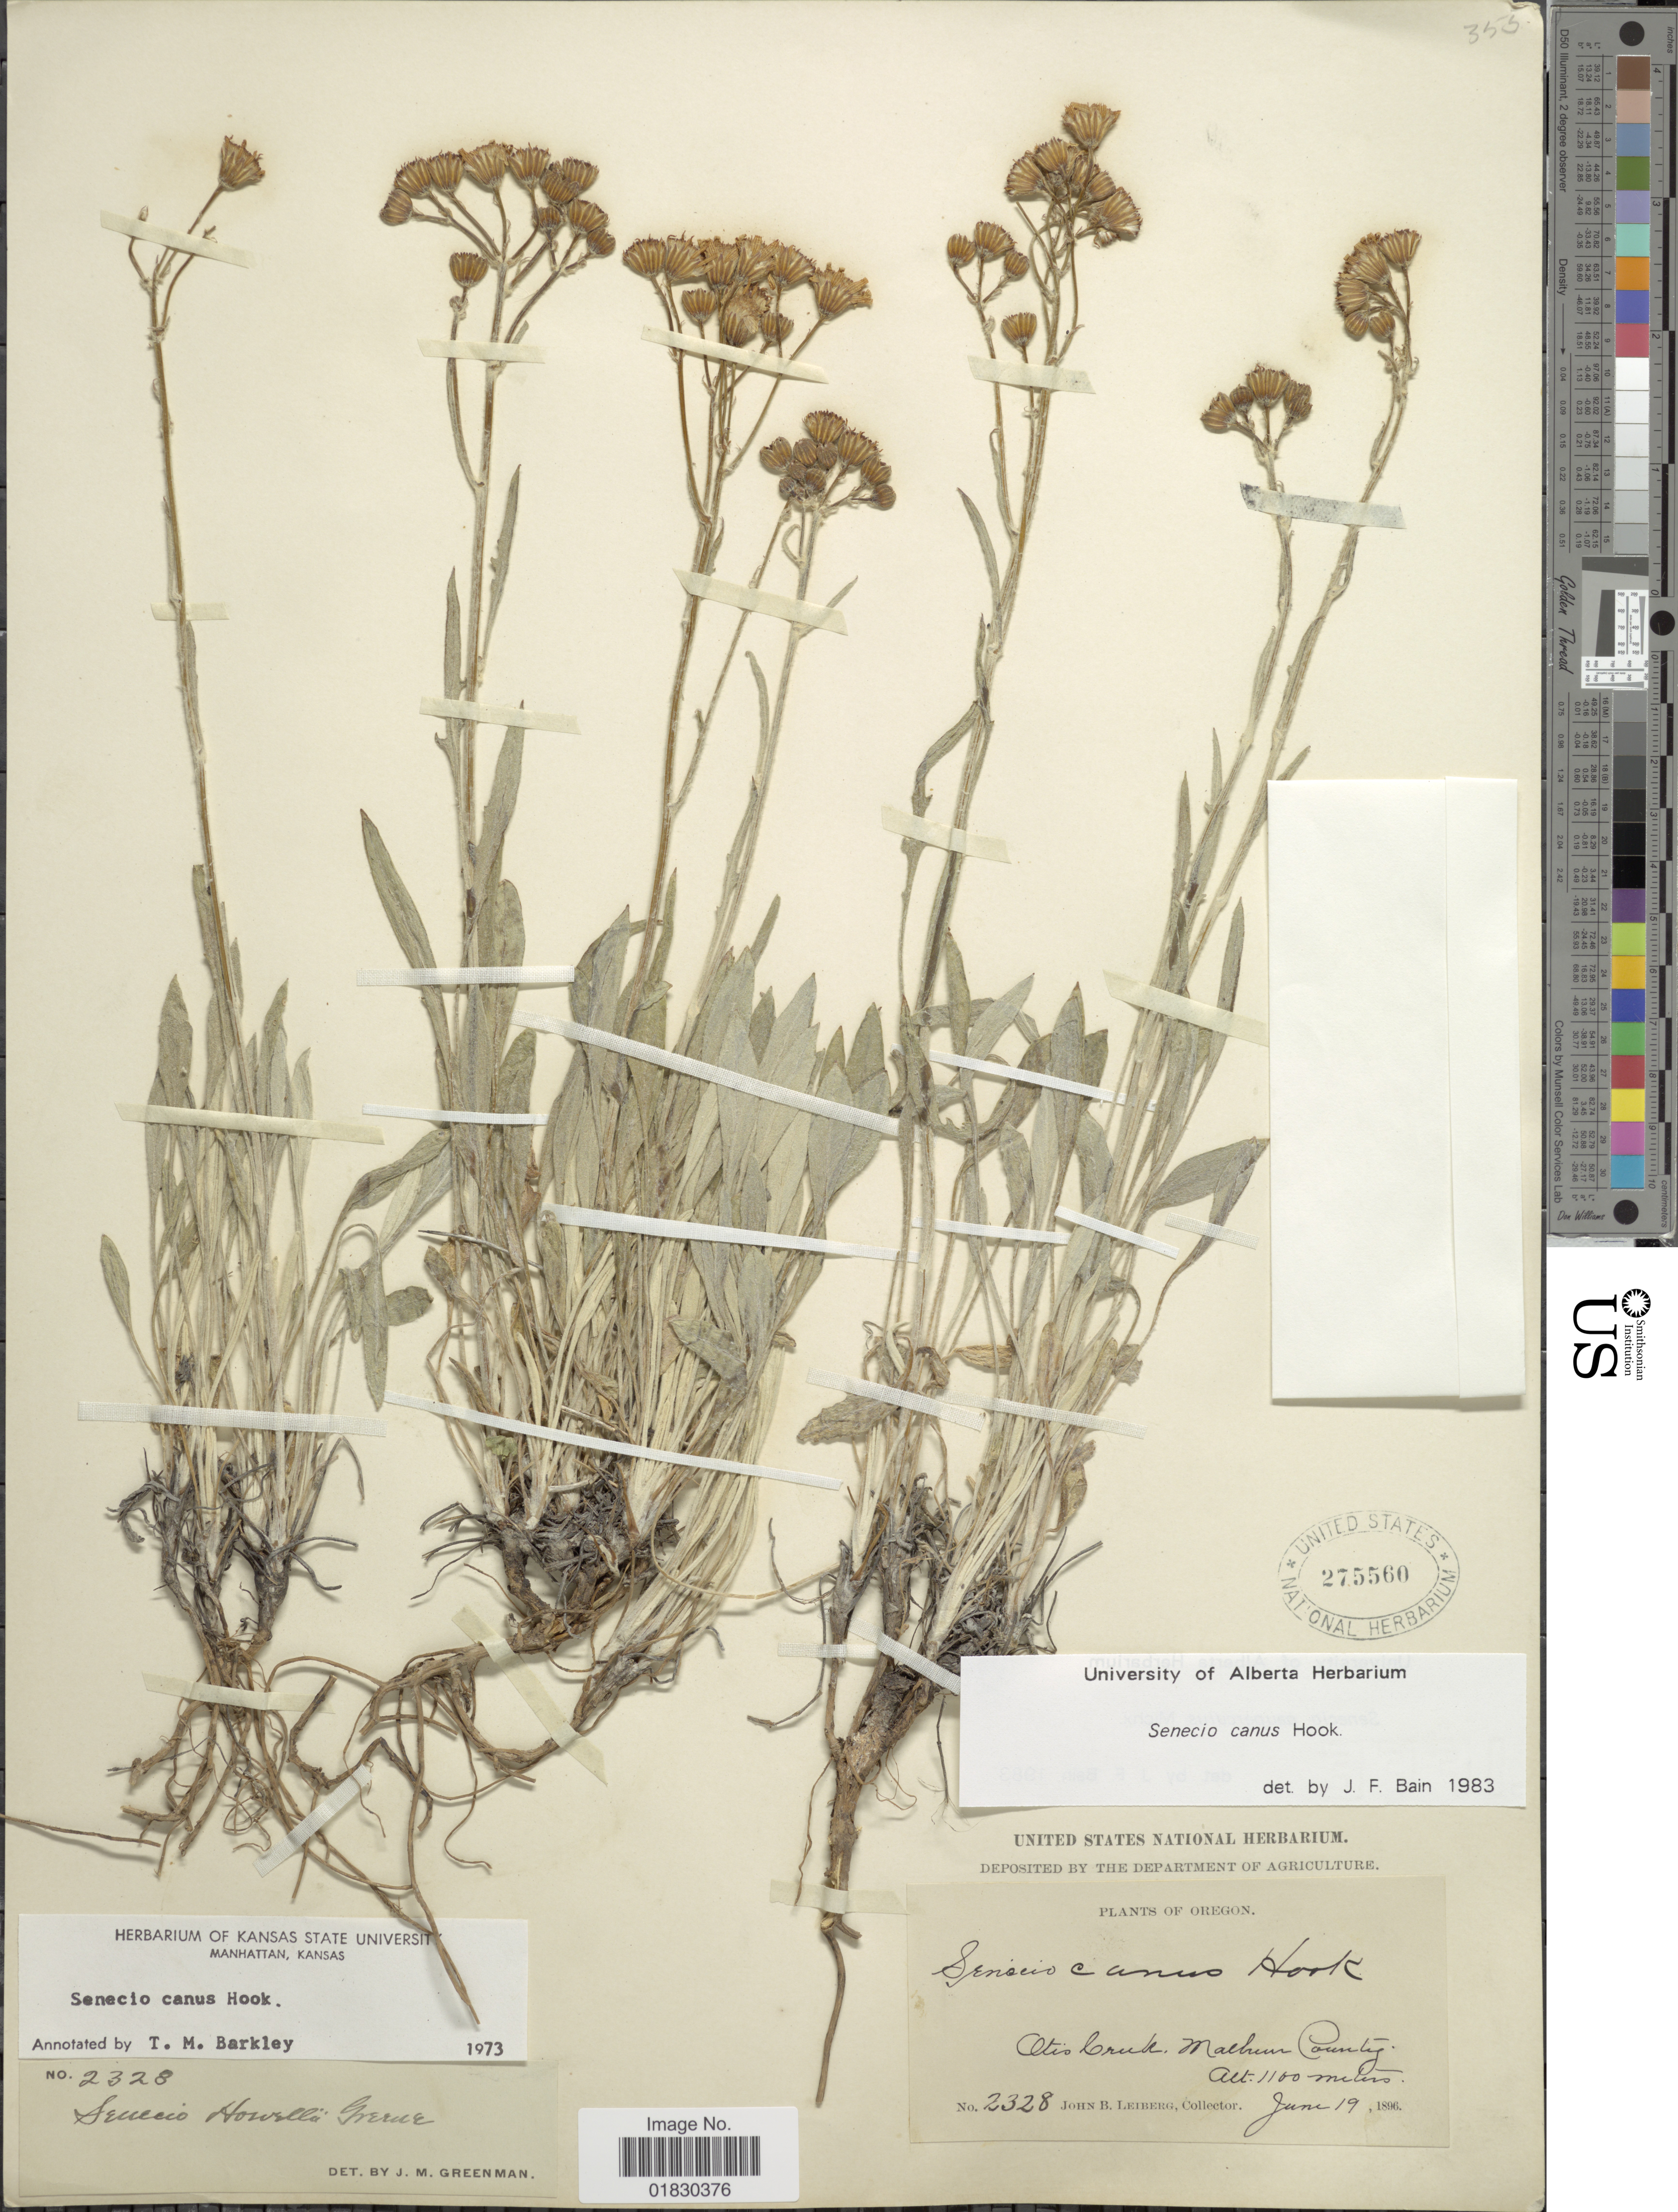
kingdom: Plantae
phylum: Tracheophyta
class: Magnoliopsida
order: Asterales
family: Asteraceae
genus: Packera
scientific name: Packera cana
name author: (Hook.) W.A. Weber & Á. Löve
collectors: J. B. Leiberg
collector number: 2328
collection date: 1896-06-19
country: United States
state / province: Oregon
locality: Otis Creek, Malheur County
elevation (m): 1100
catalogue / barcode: US 275560